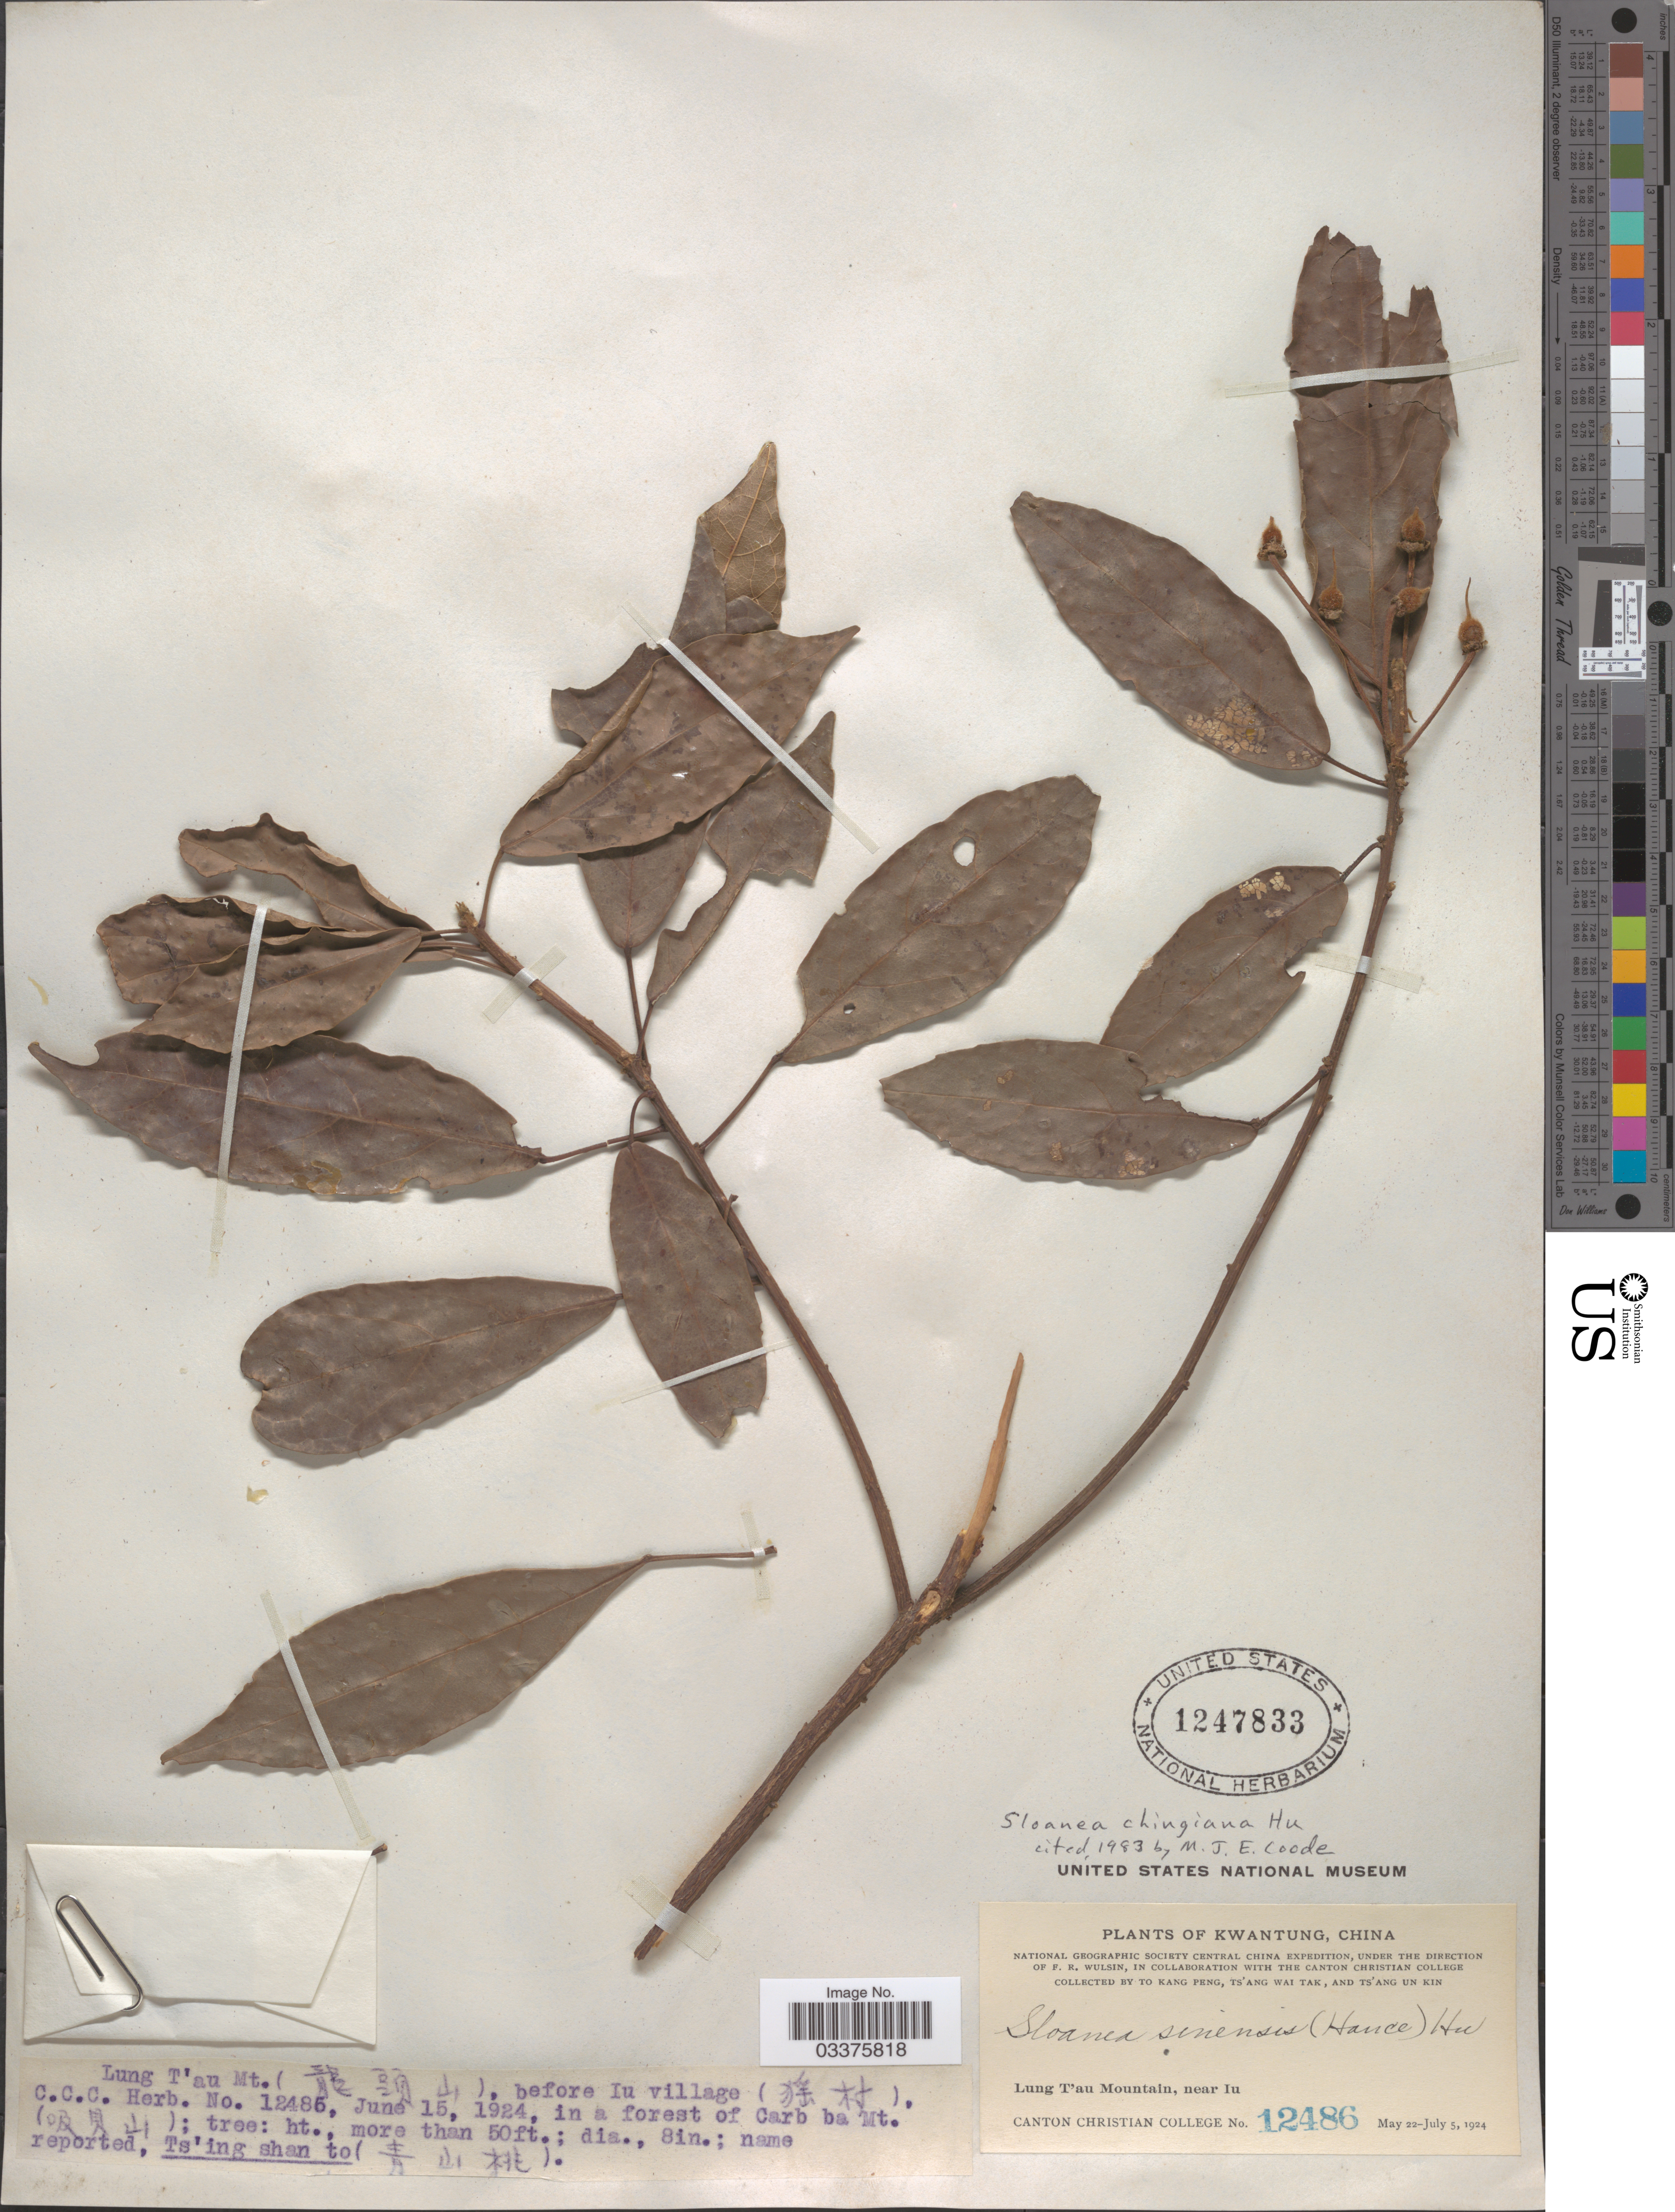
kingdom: Plantae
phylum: Tracheophyta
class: Magnoliopsida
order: Oxalidales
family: Elaeocarpaceae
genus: Sloanea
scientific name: Sloanea chingiana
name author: Hu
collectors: T. K. Peng, W. T. Tsang & Ts' Ang Un Kin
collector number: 12486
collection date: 1924-06-15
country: China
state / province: Guangdong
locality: Kwantung. Lung T'au Mountain, near Iu. Before Iu village (X). In a forest of Carb ba Mt.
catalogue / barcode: US 1247833